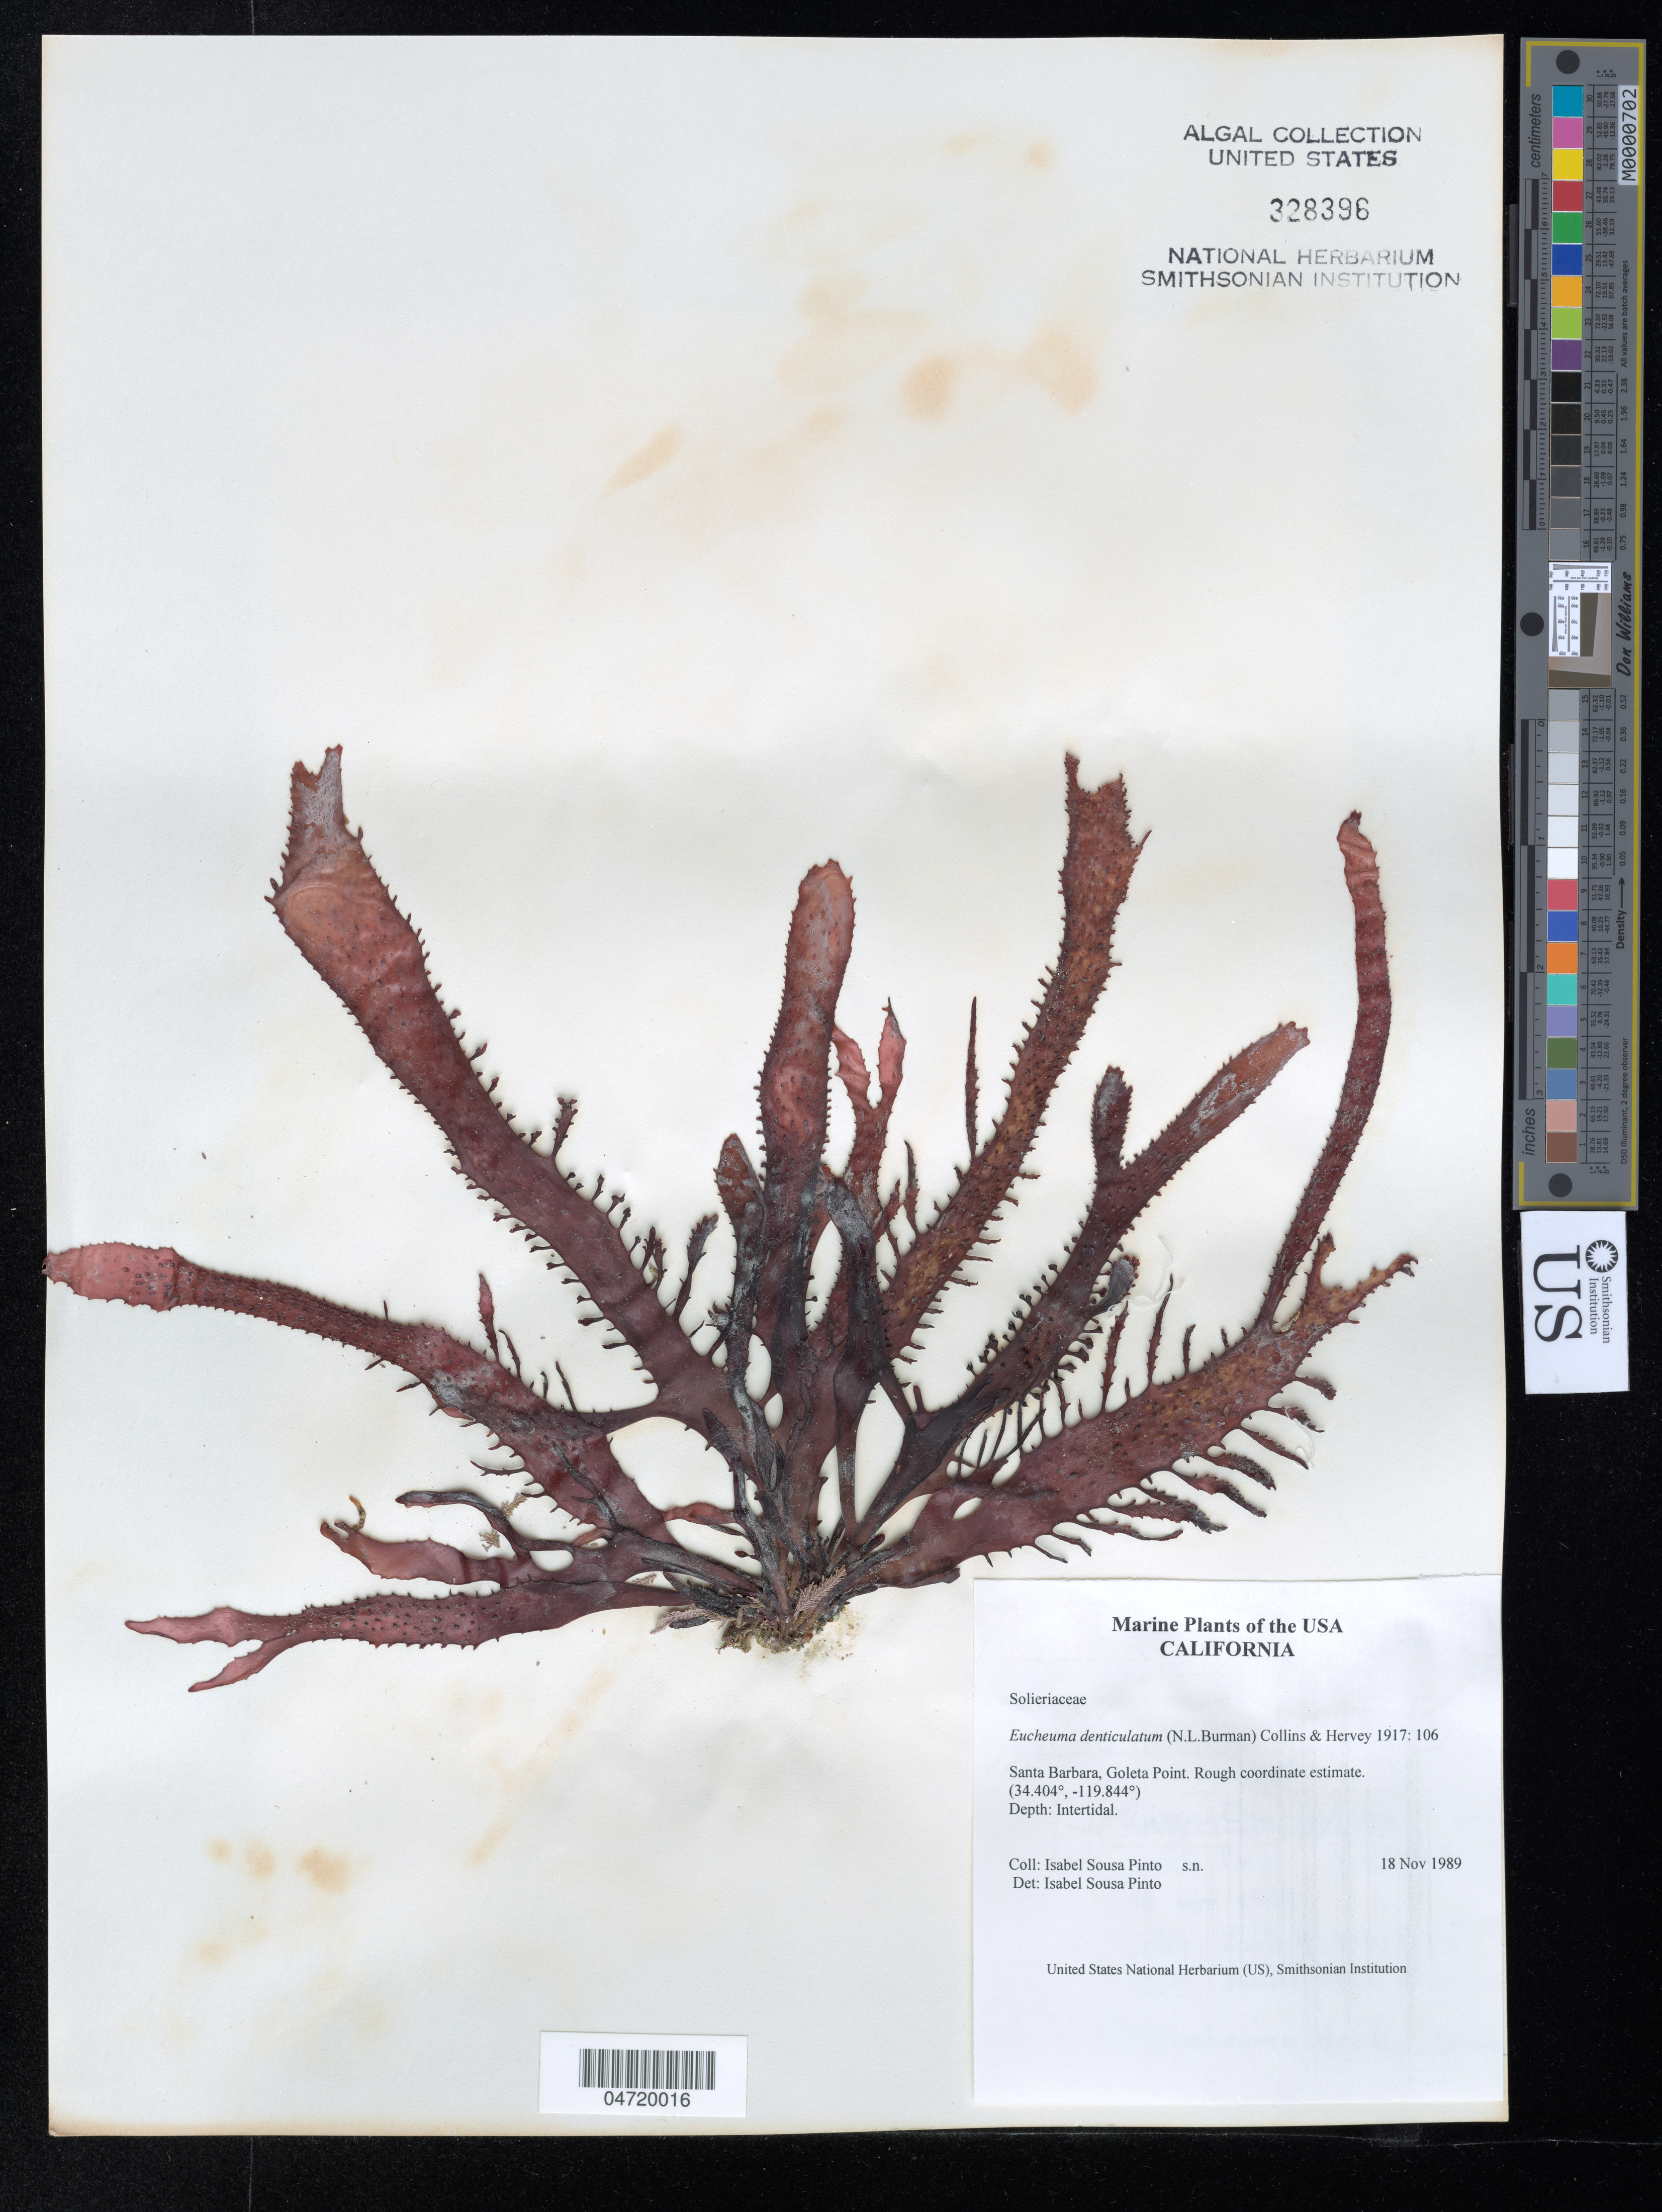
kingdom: Plantae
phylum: Rhodophyta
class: Florideophyceae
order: Gigartinales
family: Solieriaceae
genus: Eucheuma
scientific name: Eucheuma denticulatum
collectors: I. Sousa Pinto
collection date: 1989-11-18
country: United States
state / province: California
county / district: Santa Barbara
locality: Santa Barbara, Goleta Point.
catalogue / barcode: US 328396